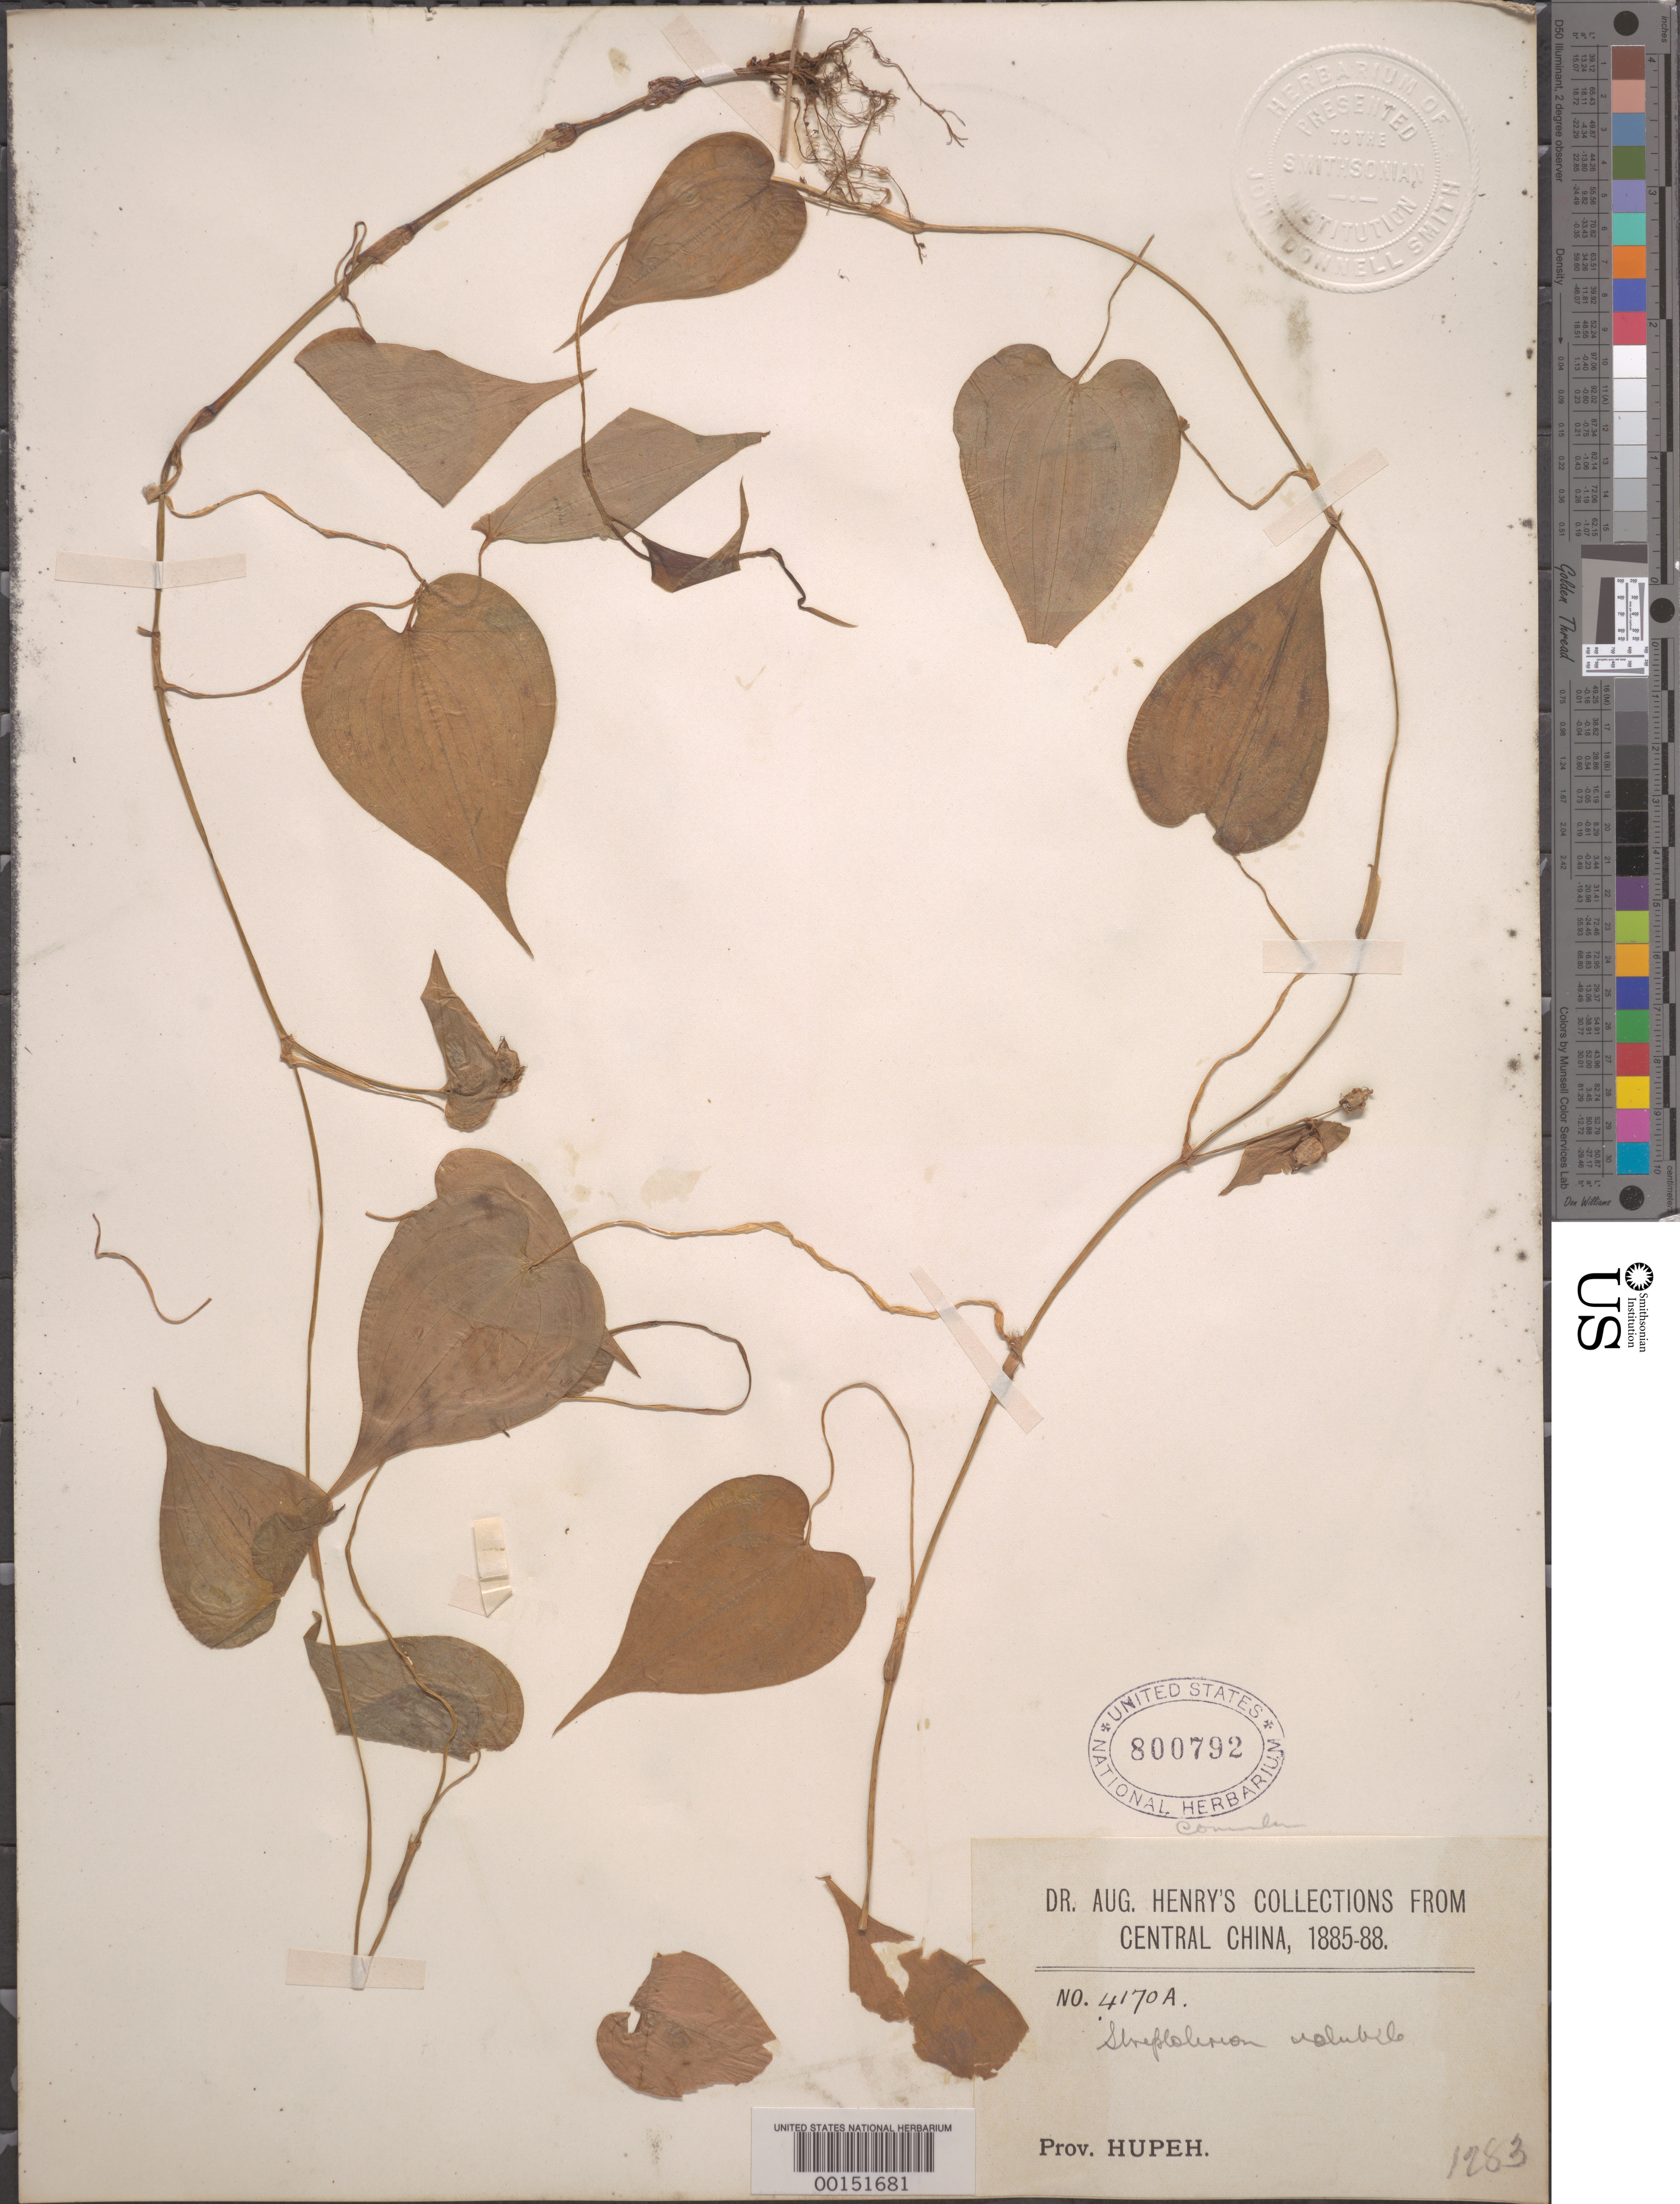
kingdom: Plantae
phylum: Tracheophyta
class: Liliopsida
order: Commelinales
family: Commelinaceae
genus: Streptolirion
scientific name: Streptolirion volubile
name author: Edgew.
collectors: A. Henry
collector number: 4170 A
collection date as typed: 1885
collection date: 1885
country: China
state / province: Hubei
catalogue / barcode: US 800792